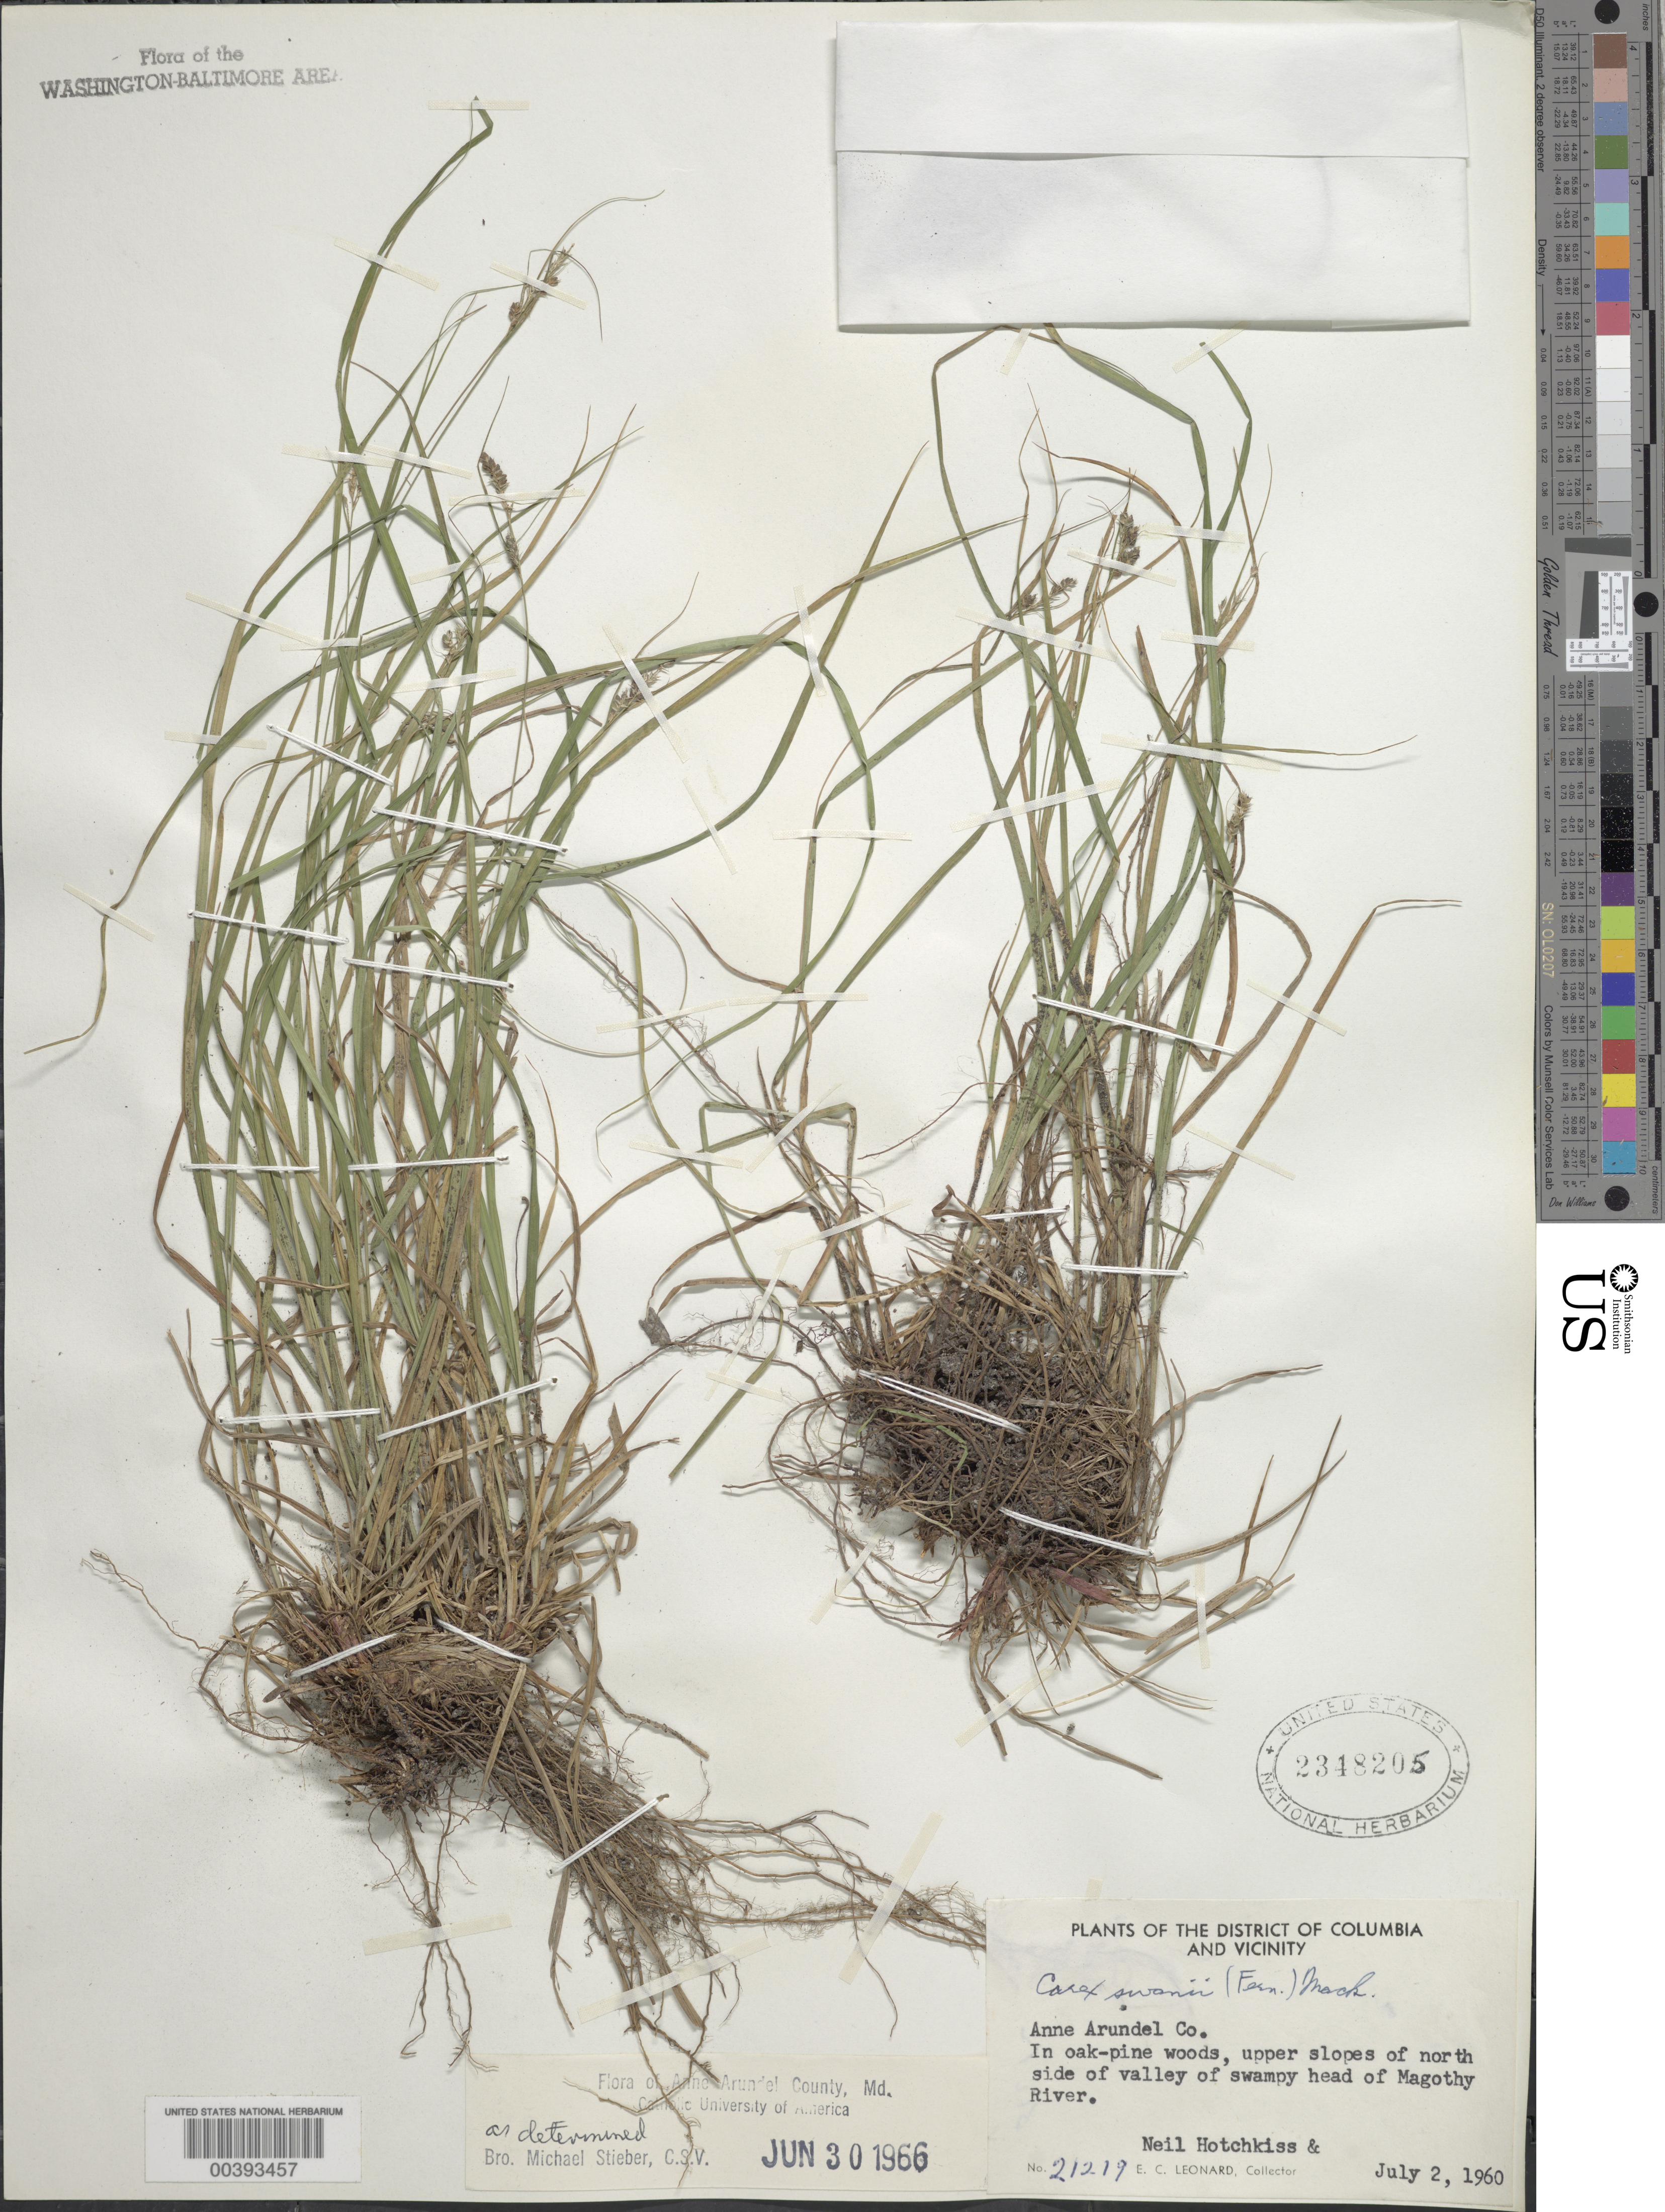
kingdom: Plantae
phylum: Tracheophyta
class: Liliopsida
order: Poales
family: Cyperaceae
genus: Carex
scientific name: Carex swanii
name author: (Fernald) Mack.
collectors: N. Hotchkiss & E. C. Leonard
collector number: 21219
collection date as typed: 02 Jul 1960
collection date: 1960-07-02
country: United States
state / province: Maryland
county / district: Anne Arundel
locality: Magothy River Head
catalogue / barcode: US 2348205